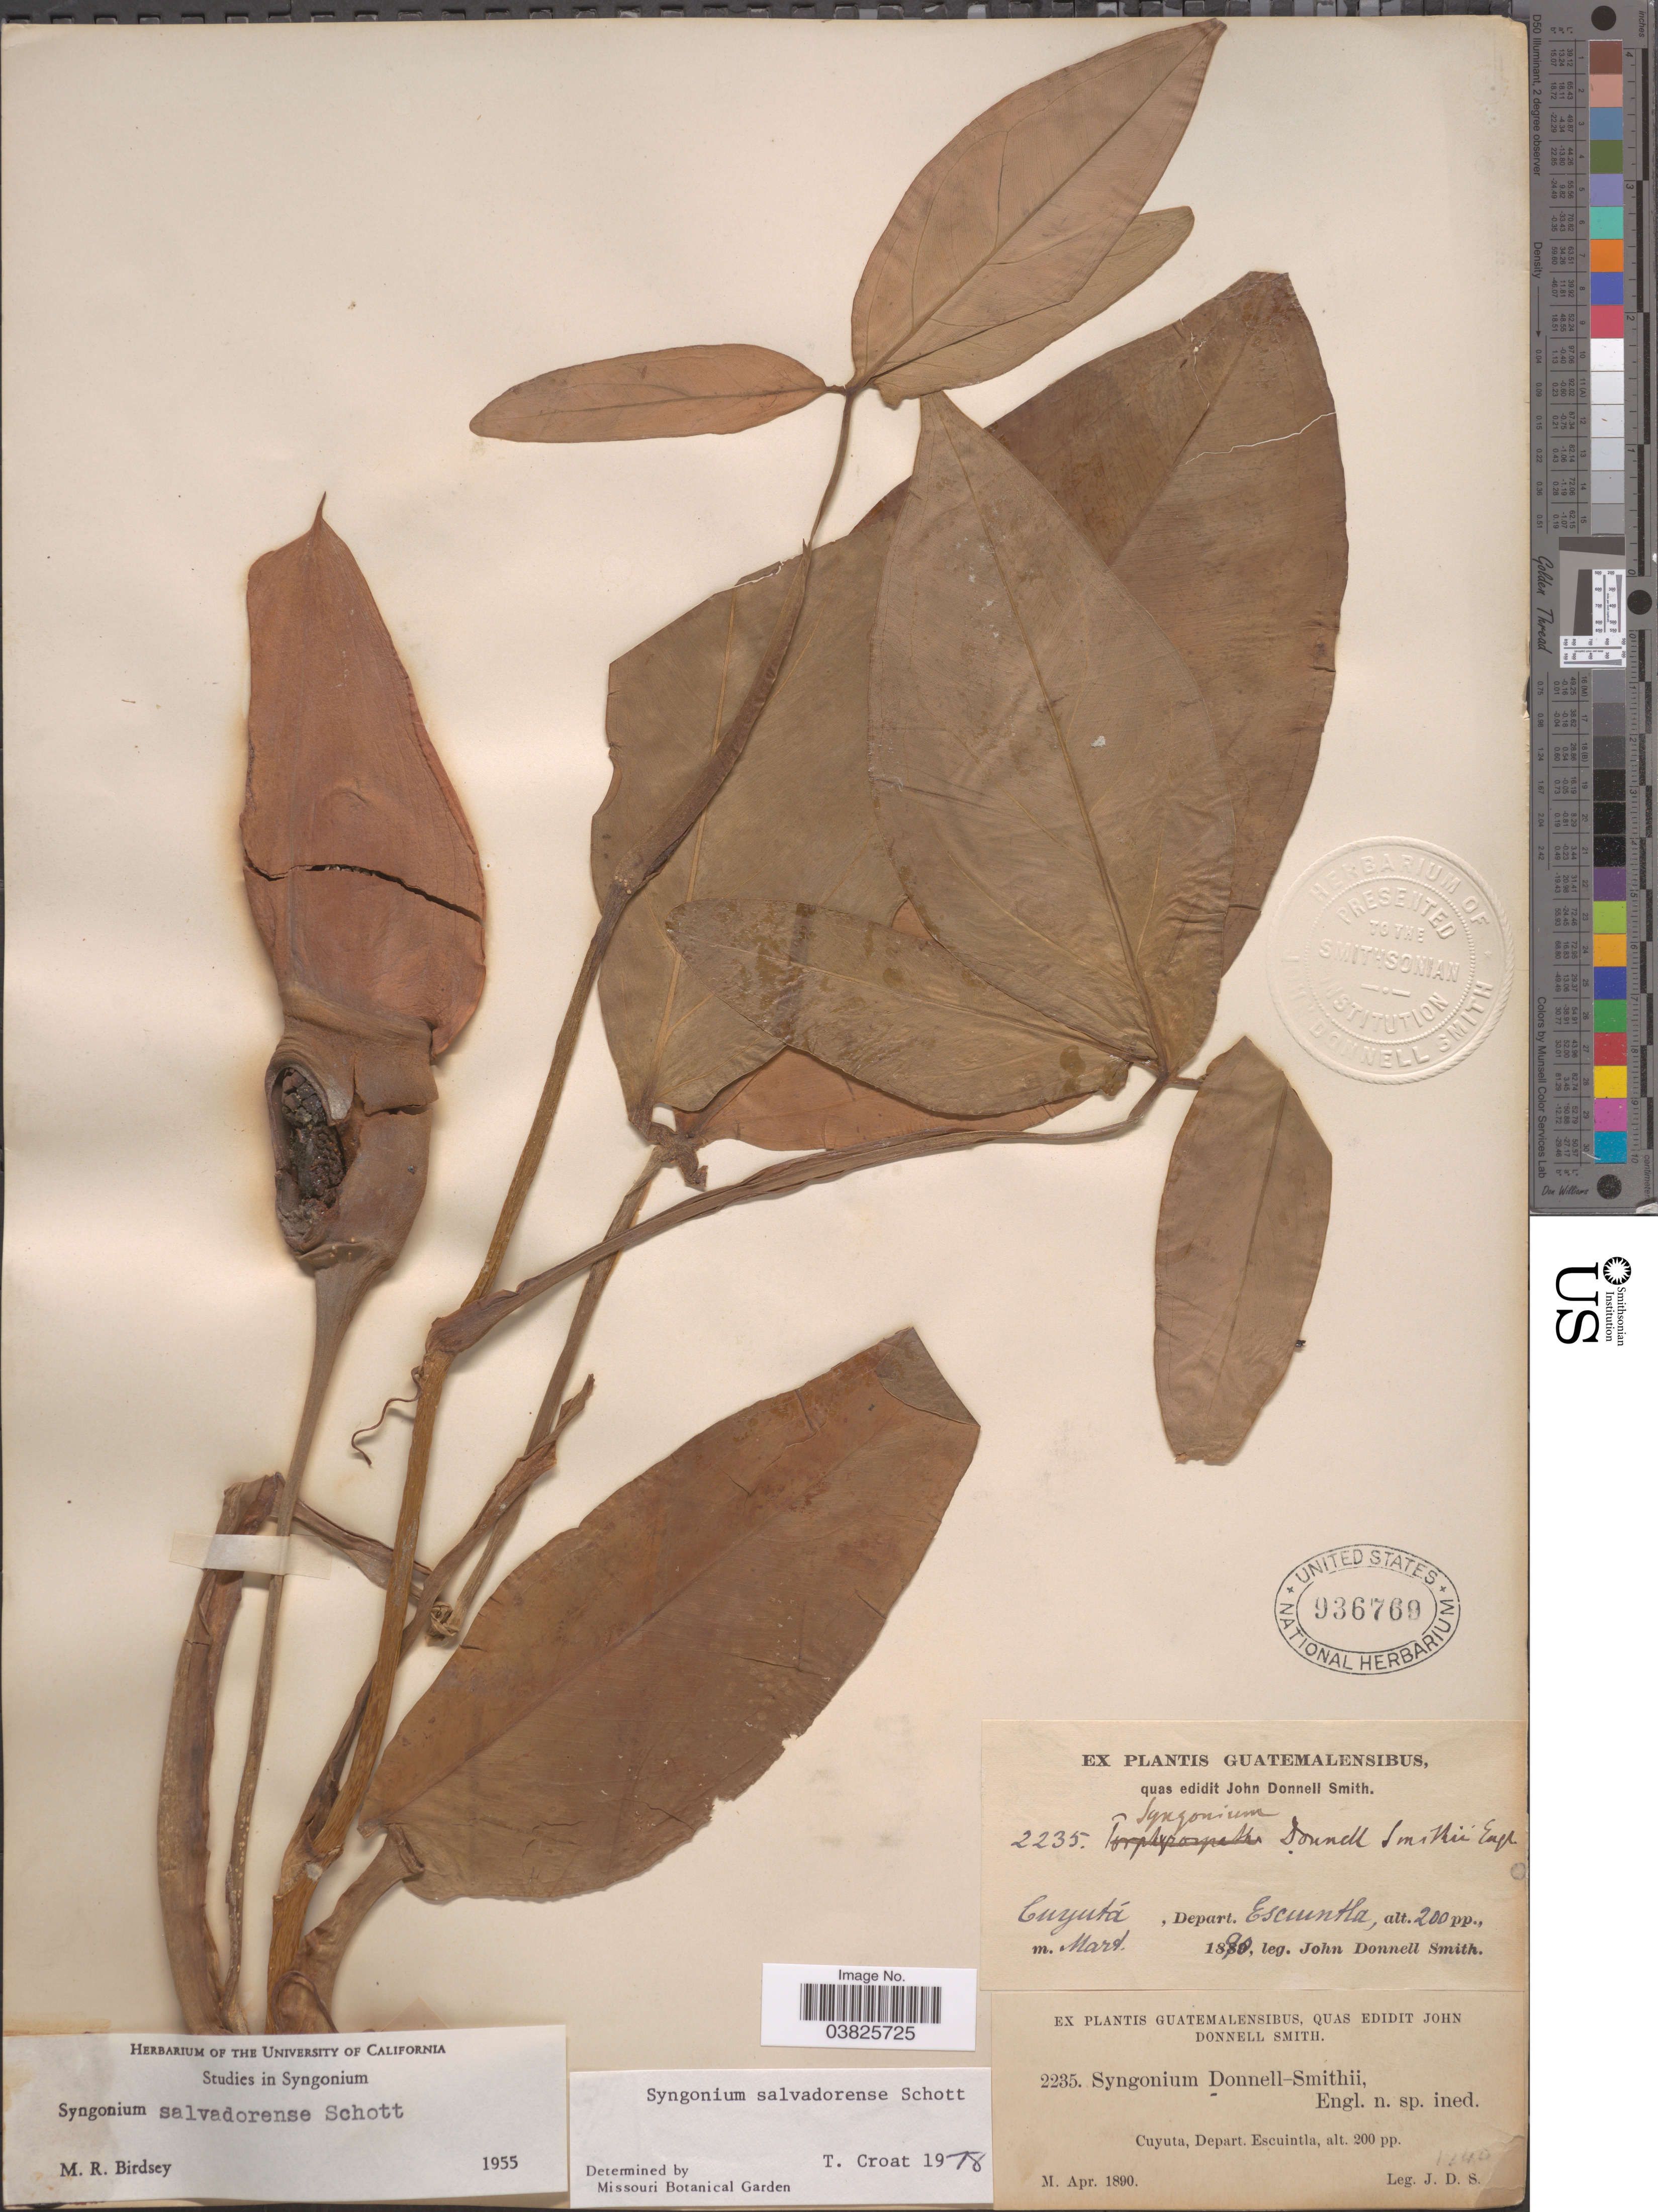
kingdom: Plantae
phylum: Tracheophyta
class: Liliopsida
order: Alismatales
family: Araceae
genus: Syngonium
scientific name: Syngonium salvadorense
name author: Schott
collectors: J. Donnell Smith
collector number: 2235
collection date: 1890-04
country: Guatemala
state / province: Escuintla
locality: Cuyutá, Depart. Escuintla.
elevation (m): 61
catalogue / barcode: US 936769